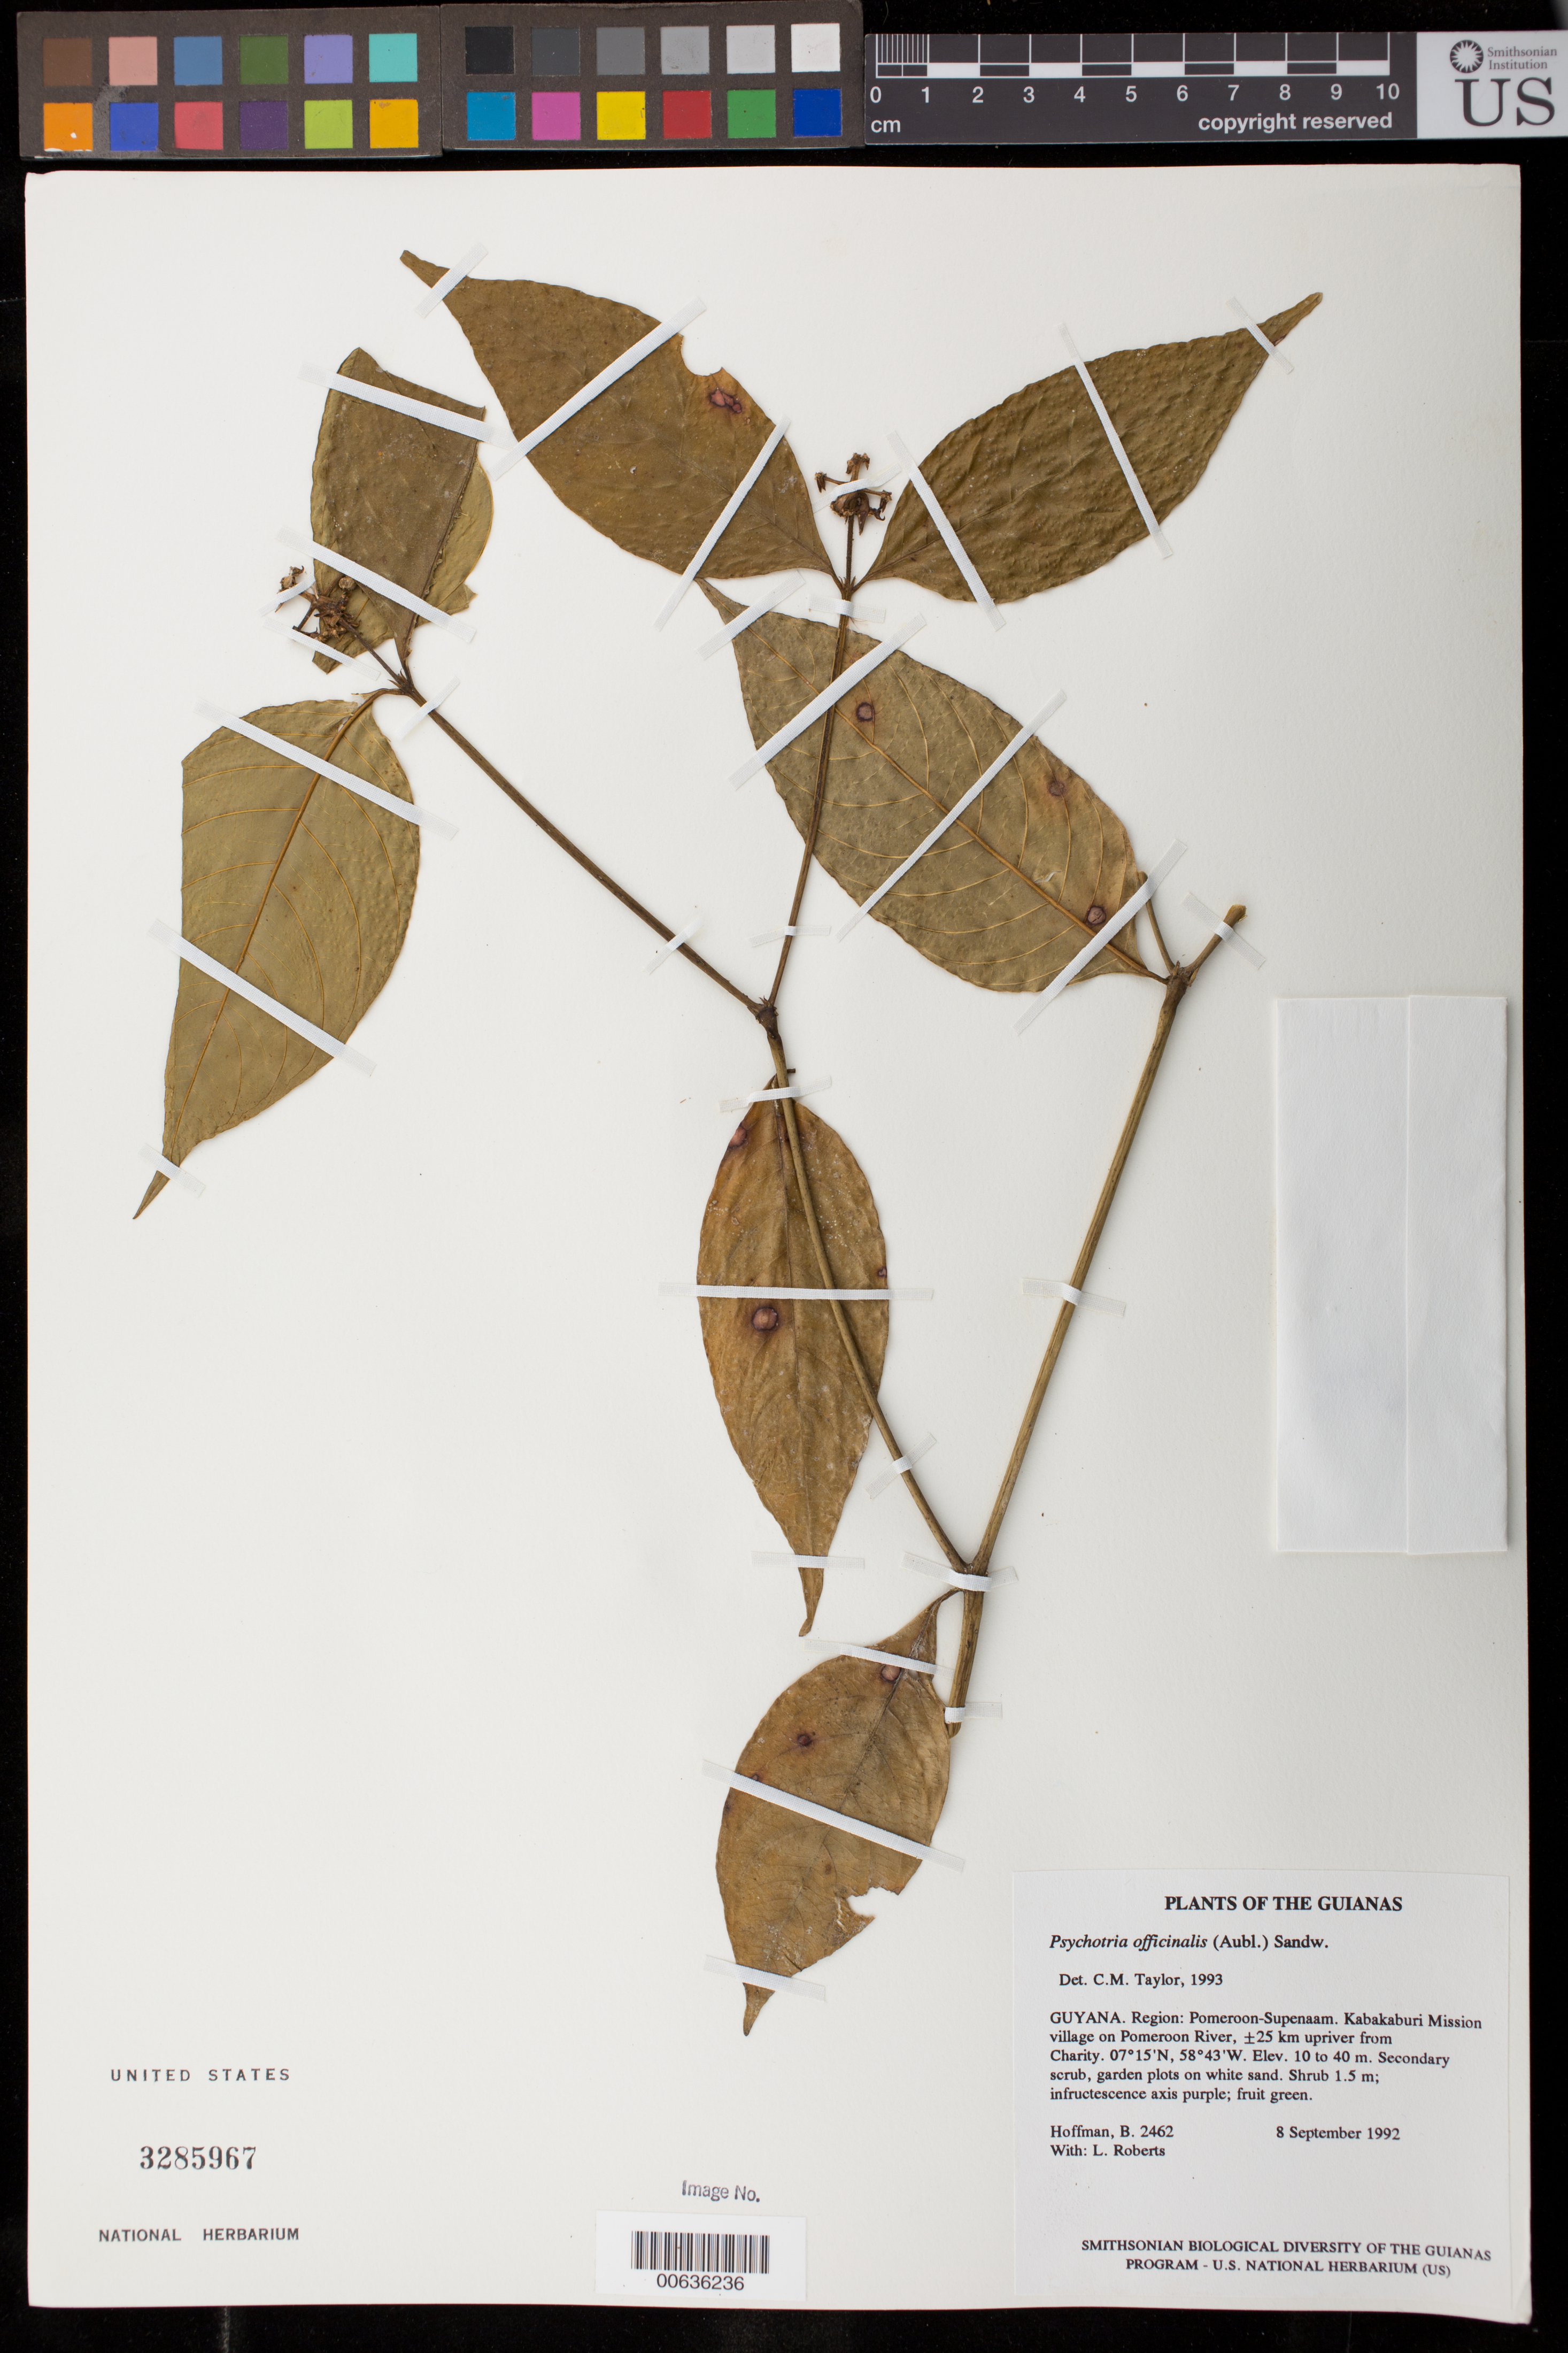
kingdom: Plantae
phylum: Tracheophyta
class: Magnoliopsida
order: Gentianales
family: Rubiaceae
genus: Palicourea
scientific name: Palicourea tenerior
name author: (Cham.) Delprete & J.H. Kirkbr.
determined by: Kirkbride, J. H., Jr.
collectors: B. Hoffman & L. Roberts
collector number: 2462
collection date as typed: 8 September 1992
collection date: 1992-09-08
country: Guyana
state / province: Pomeroon-Supenaam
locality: Kabakaburi Mission village on Pomeroon River, ±25 km upriver from Charity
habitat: Secondary scrub, garden plots on white sand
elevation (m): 10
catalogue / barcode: US 3285967